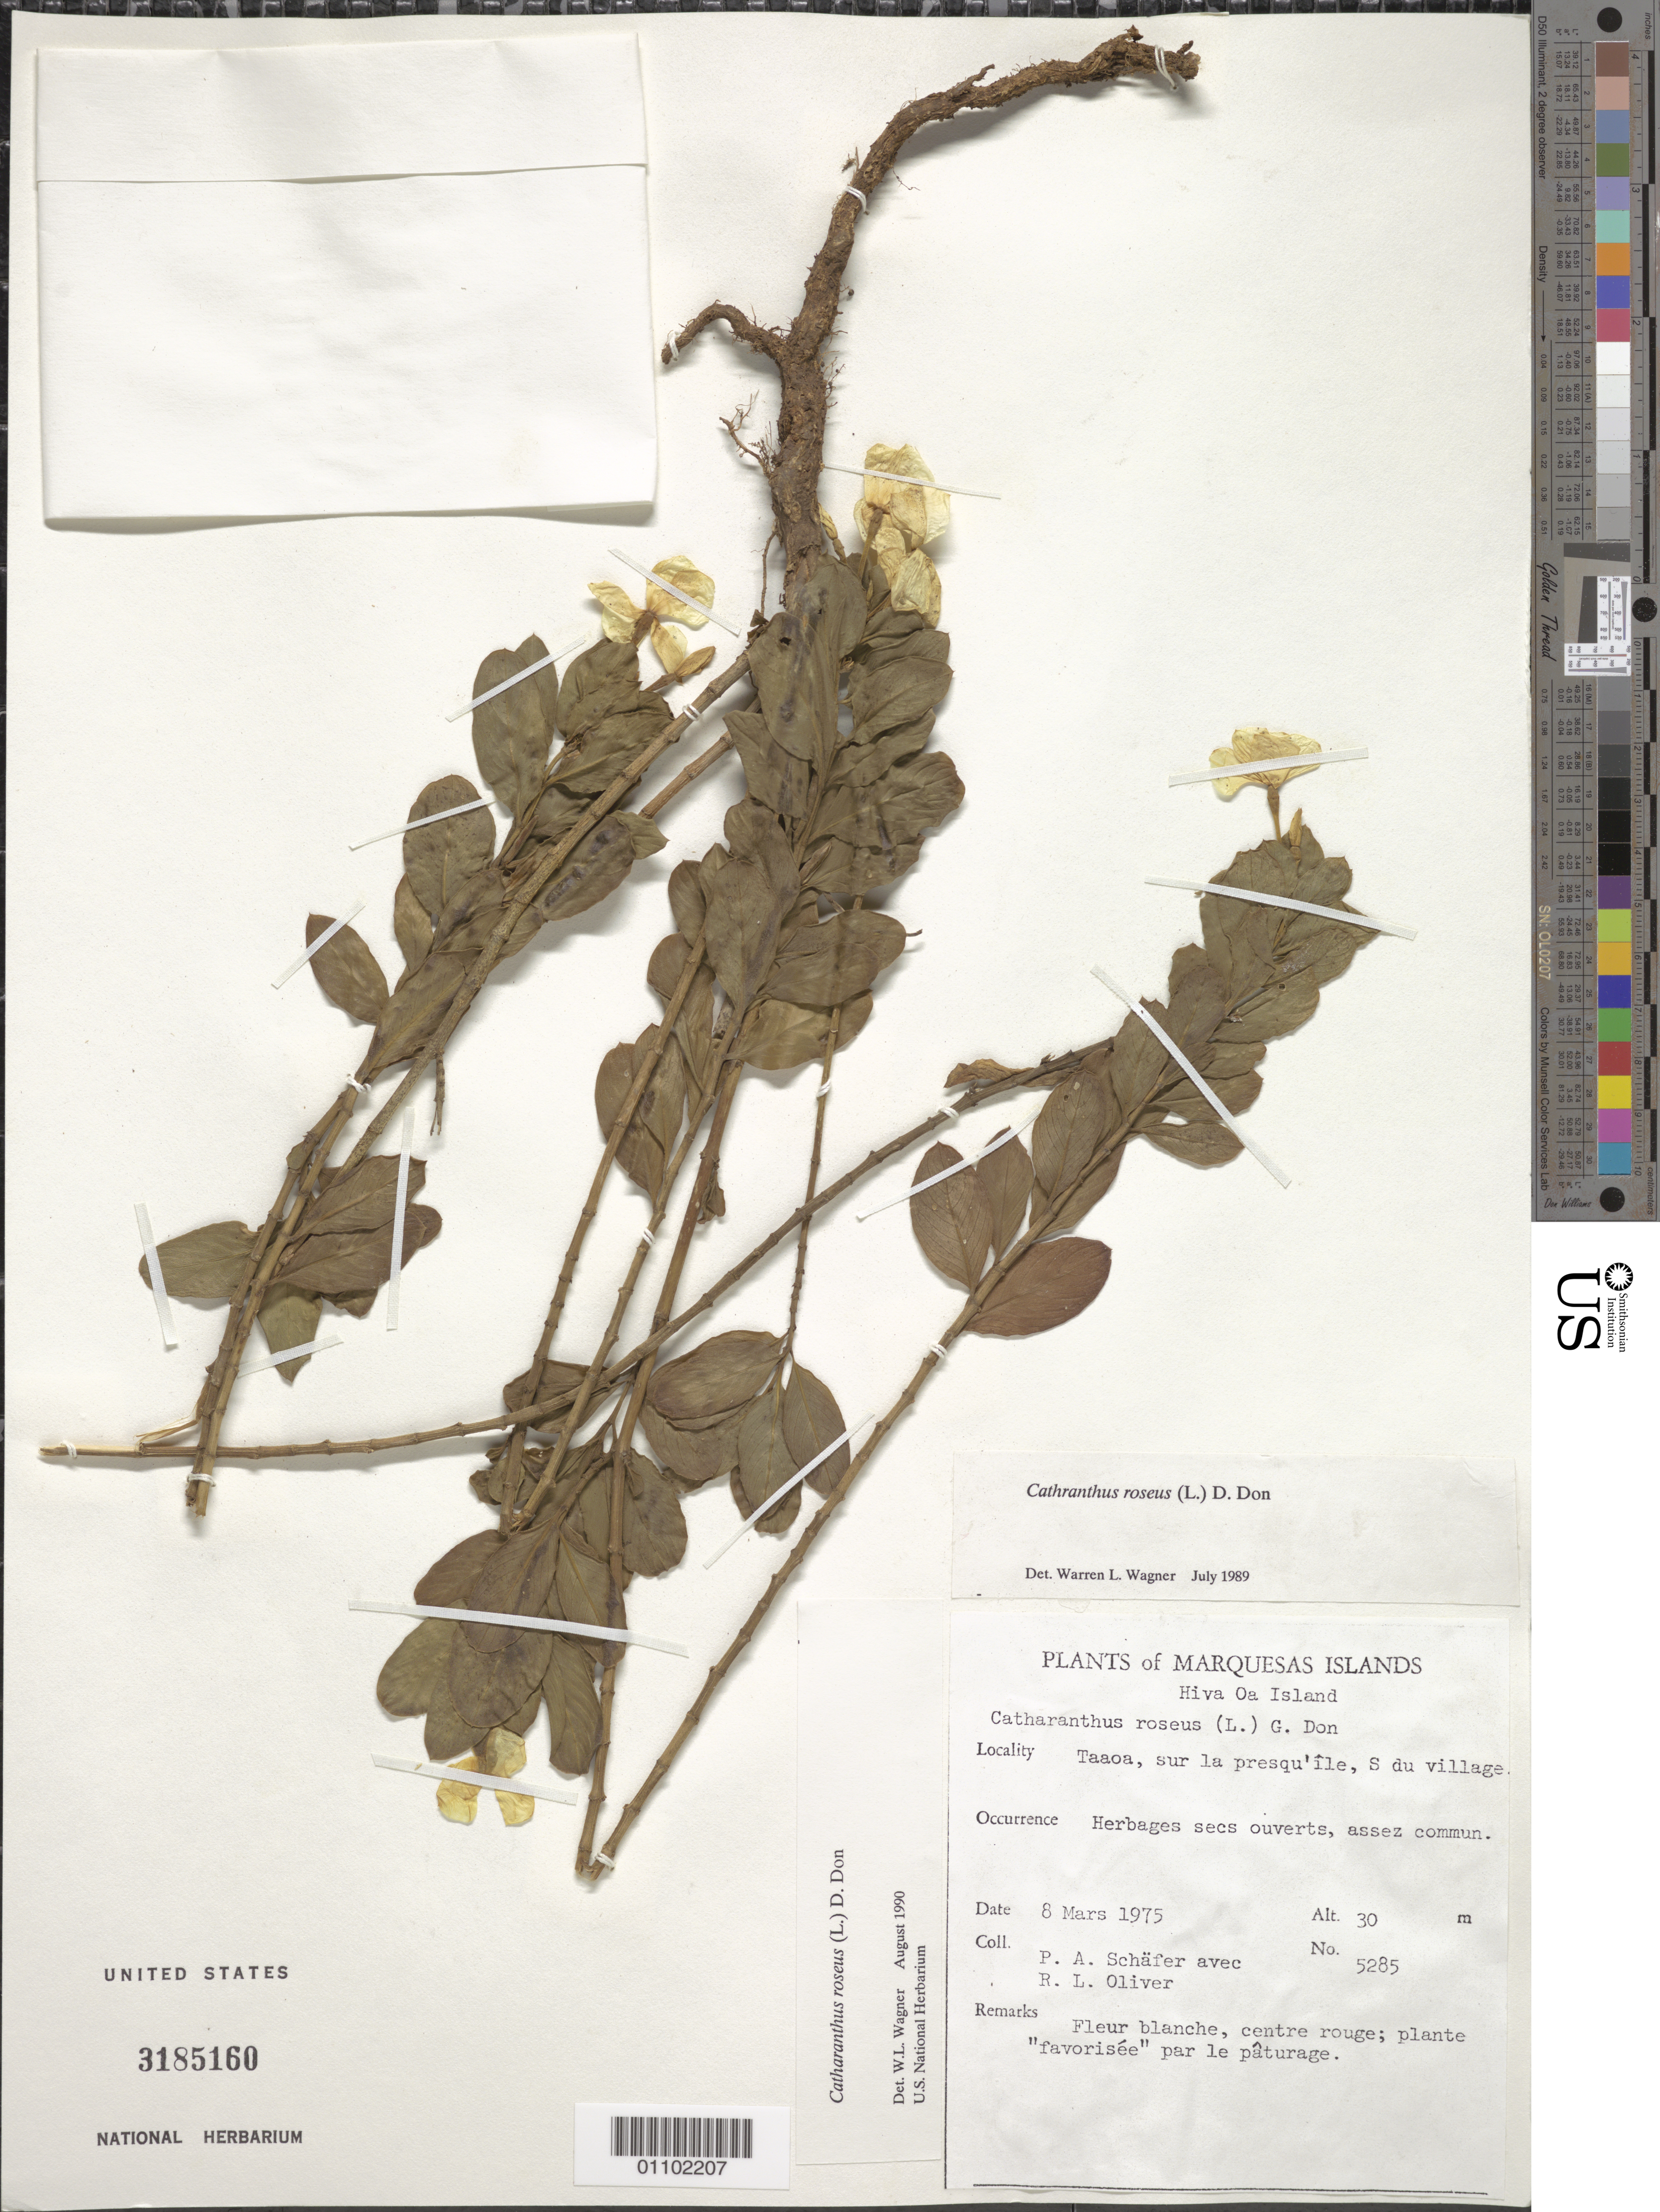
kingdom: Plantae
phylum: Tracheophyta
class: Magnoliopsida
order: Gentianales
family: Apocynaceae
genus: Catharanthus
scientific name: Catharanthus roseus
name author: (L.) G. Don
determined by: Wagner, W. L., (BOT), Smithsonian Institution - National Museum of Natural History (UNITED STATES)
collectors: P. A. Schäfer & R. L. Oliver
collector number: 5285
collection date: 1975-03-08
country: French Polynesia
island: Hiva Oa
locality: Taaoa, sur la presqu'île, S du village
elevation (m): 30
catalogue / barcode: US 3185160